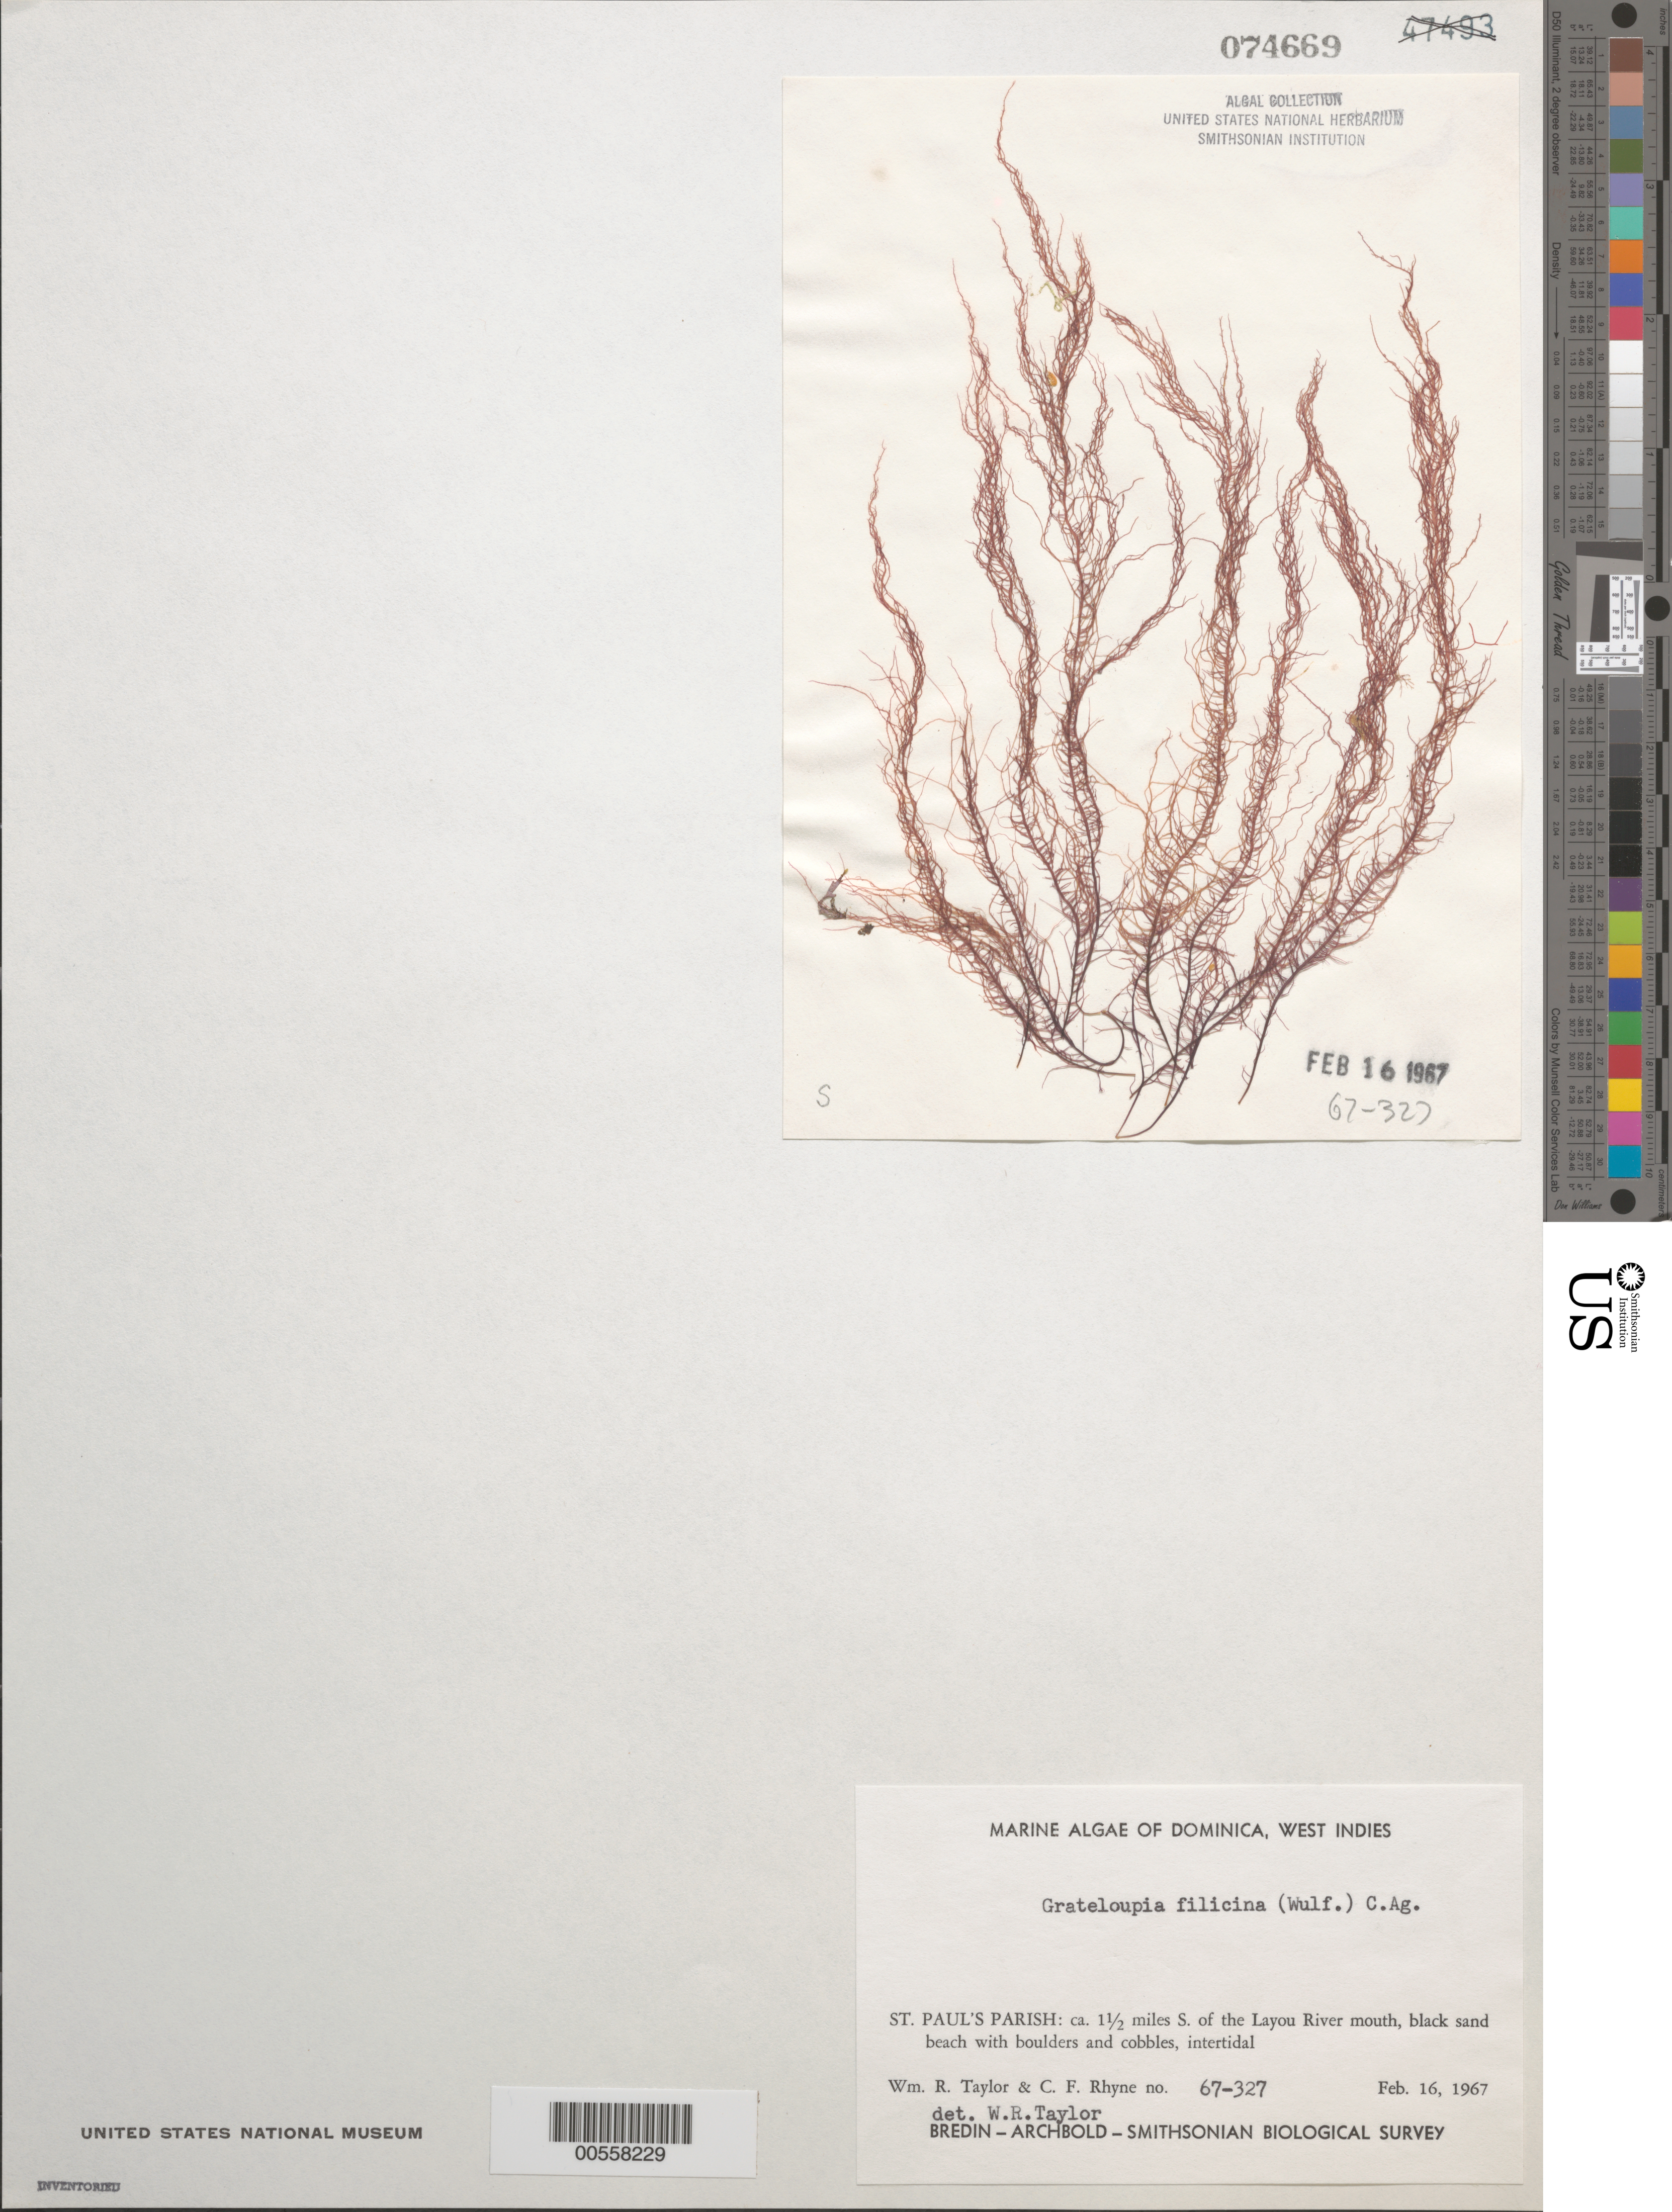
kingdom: Plantae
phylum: Rhodophyta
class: Florideophyceae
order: Halymeniales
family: Halymeniaceae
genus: Grateloupia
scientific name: Grateloupia filicina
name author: (J.V.Lamouroux) C. Agardh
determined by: Taylor, William R.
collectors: W. R. Taylor & C. Rhyne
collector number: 67-327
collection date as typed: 16 Feb 1967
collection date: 1967-02-16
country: Dominica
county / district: St. Paul's Parish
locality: Ca. 1.5 miles south of Layou River mouth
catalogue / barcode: US 74669